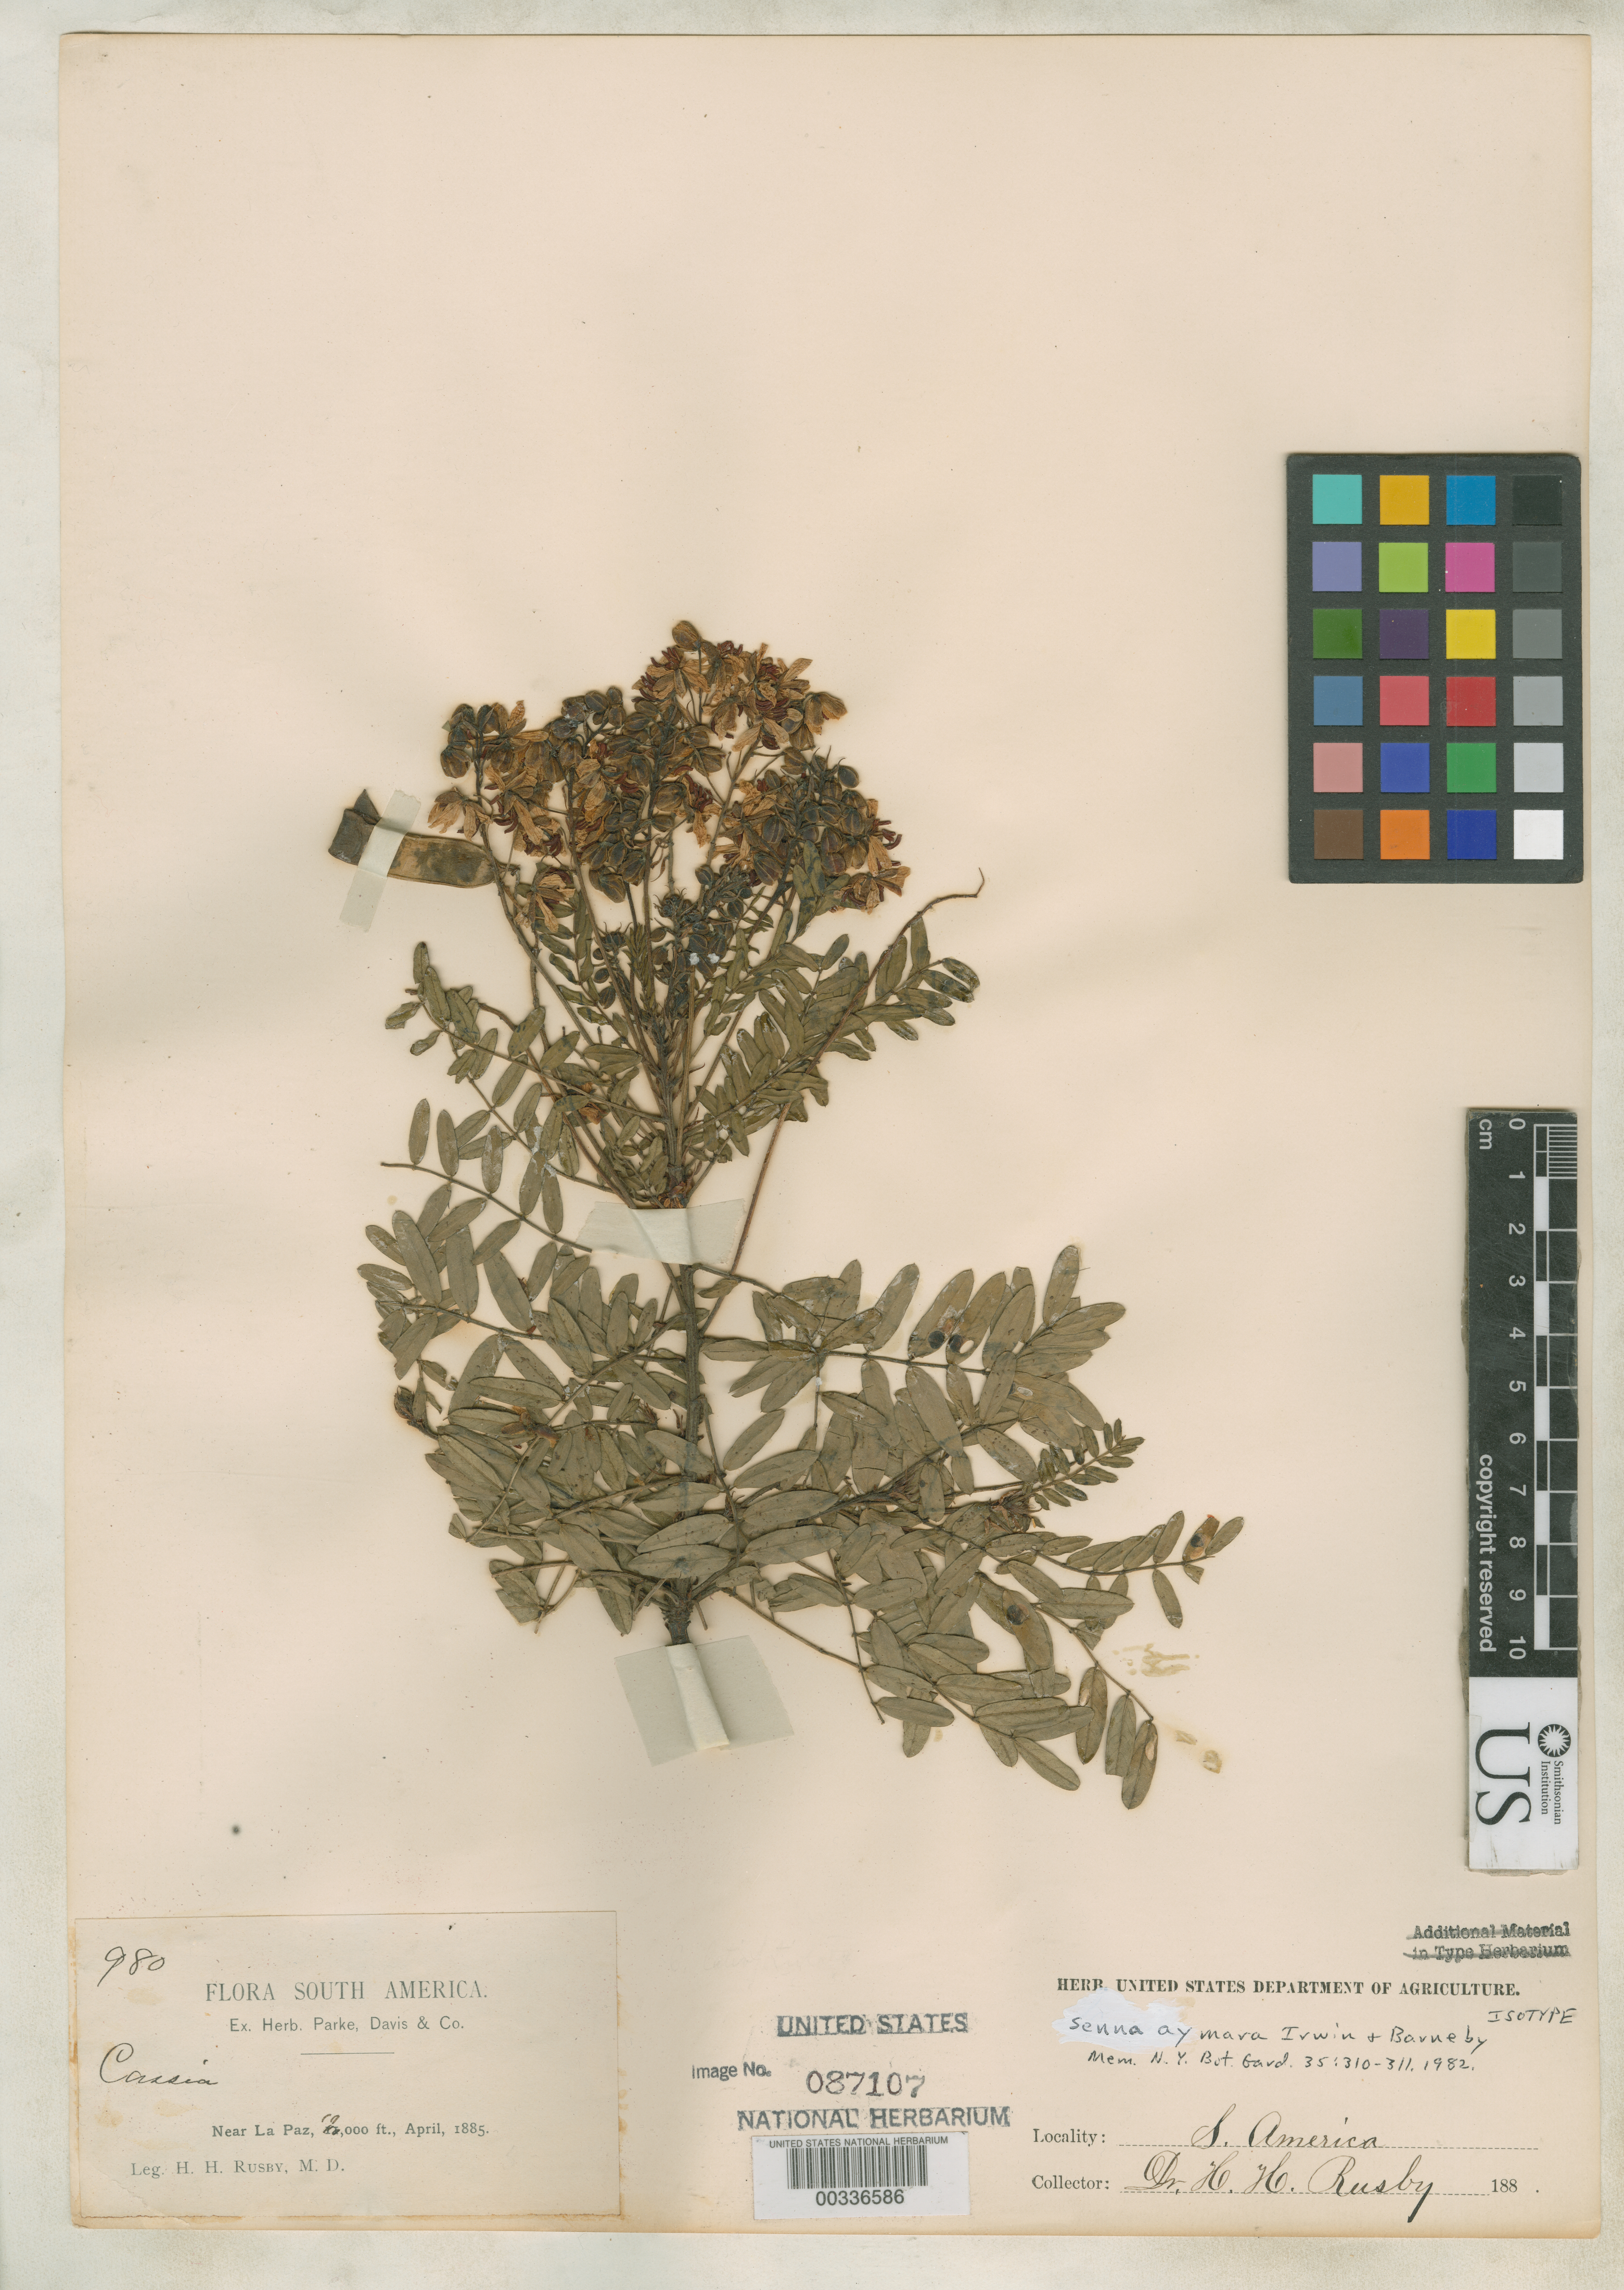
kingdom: Plantae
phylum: Tracheophyta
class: Magnoliopsida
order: Fabales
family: Fabaceae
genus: Senna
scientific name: Senna aymara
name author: H.S. Irwin & Barneby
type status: Isotype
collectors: H. H. Rusby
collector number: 980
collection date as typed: Apr 1885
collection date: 1885-04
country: Bolivia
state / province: La Paz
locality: Near La Paz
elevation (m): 3048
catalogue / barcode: US 87107